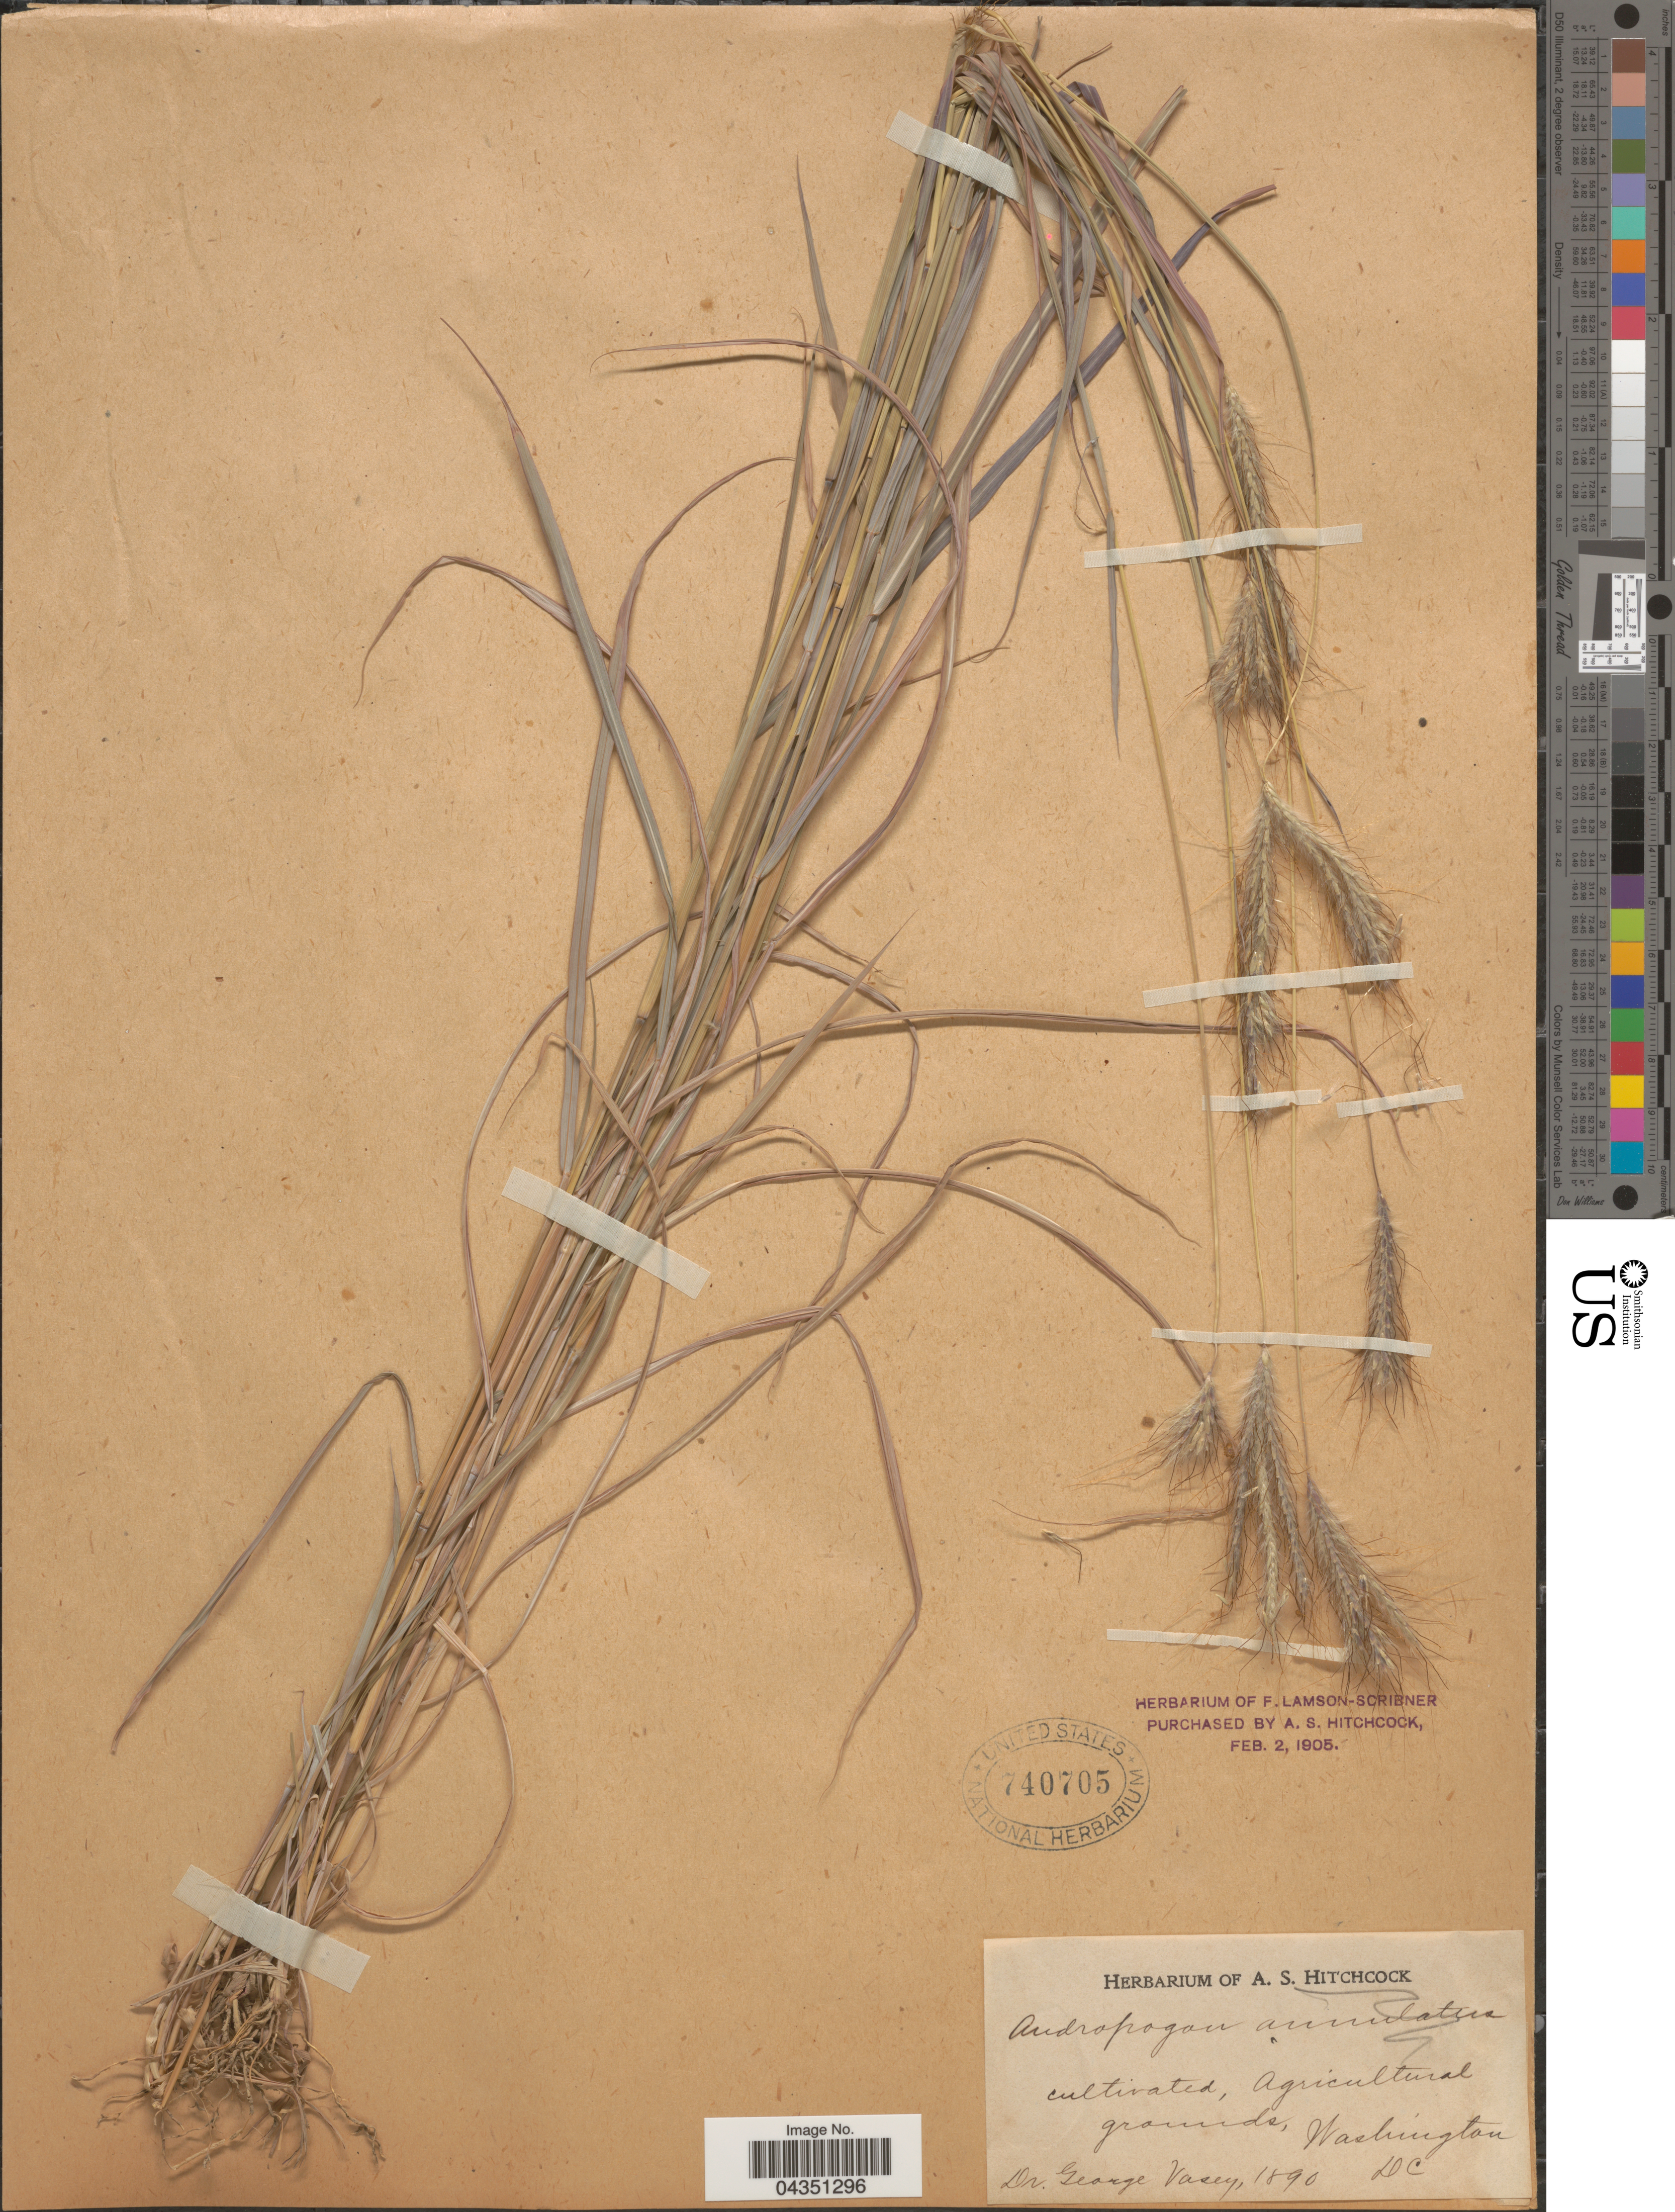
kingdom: Plantae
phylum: Tracheophyta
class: Liliopsida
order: Poales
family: Poaceae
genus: Dichanthium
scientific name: Dichanthium sericeum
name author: (R. Br.) A. Camus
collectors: G. R. Vasey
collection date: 1890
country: United States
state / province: District of Columbia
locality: Agricultural grounds, Washington DC.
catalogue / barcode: US 740705